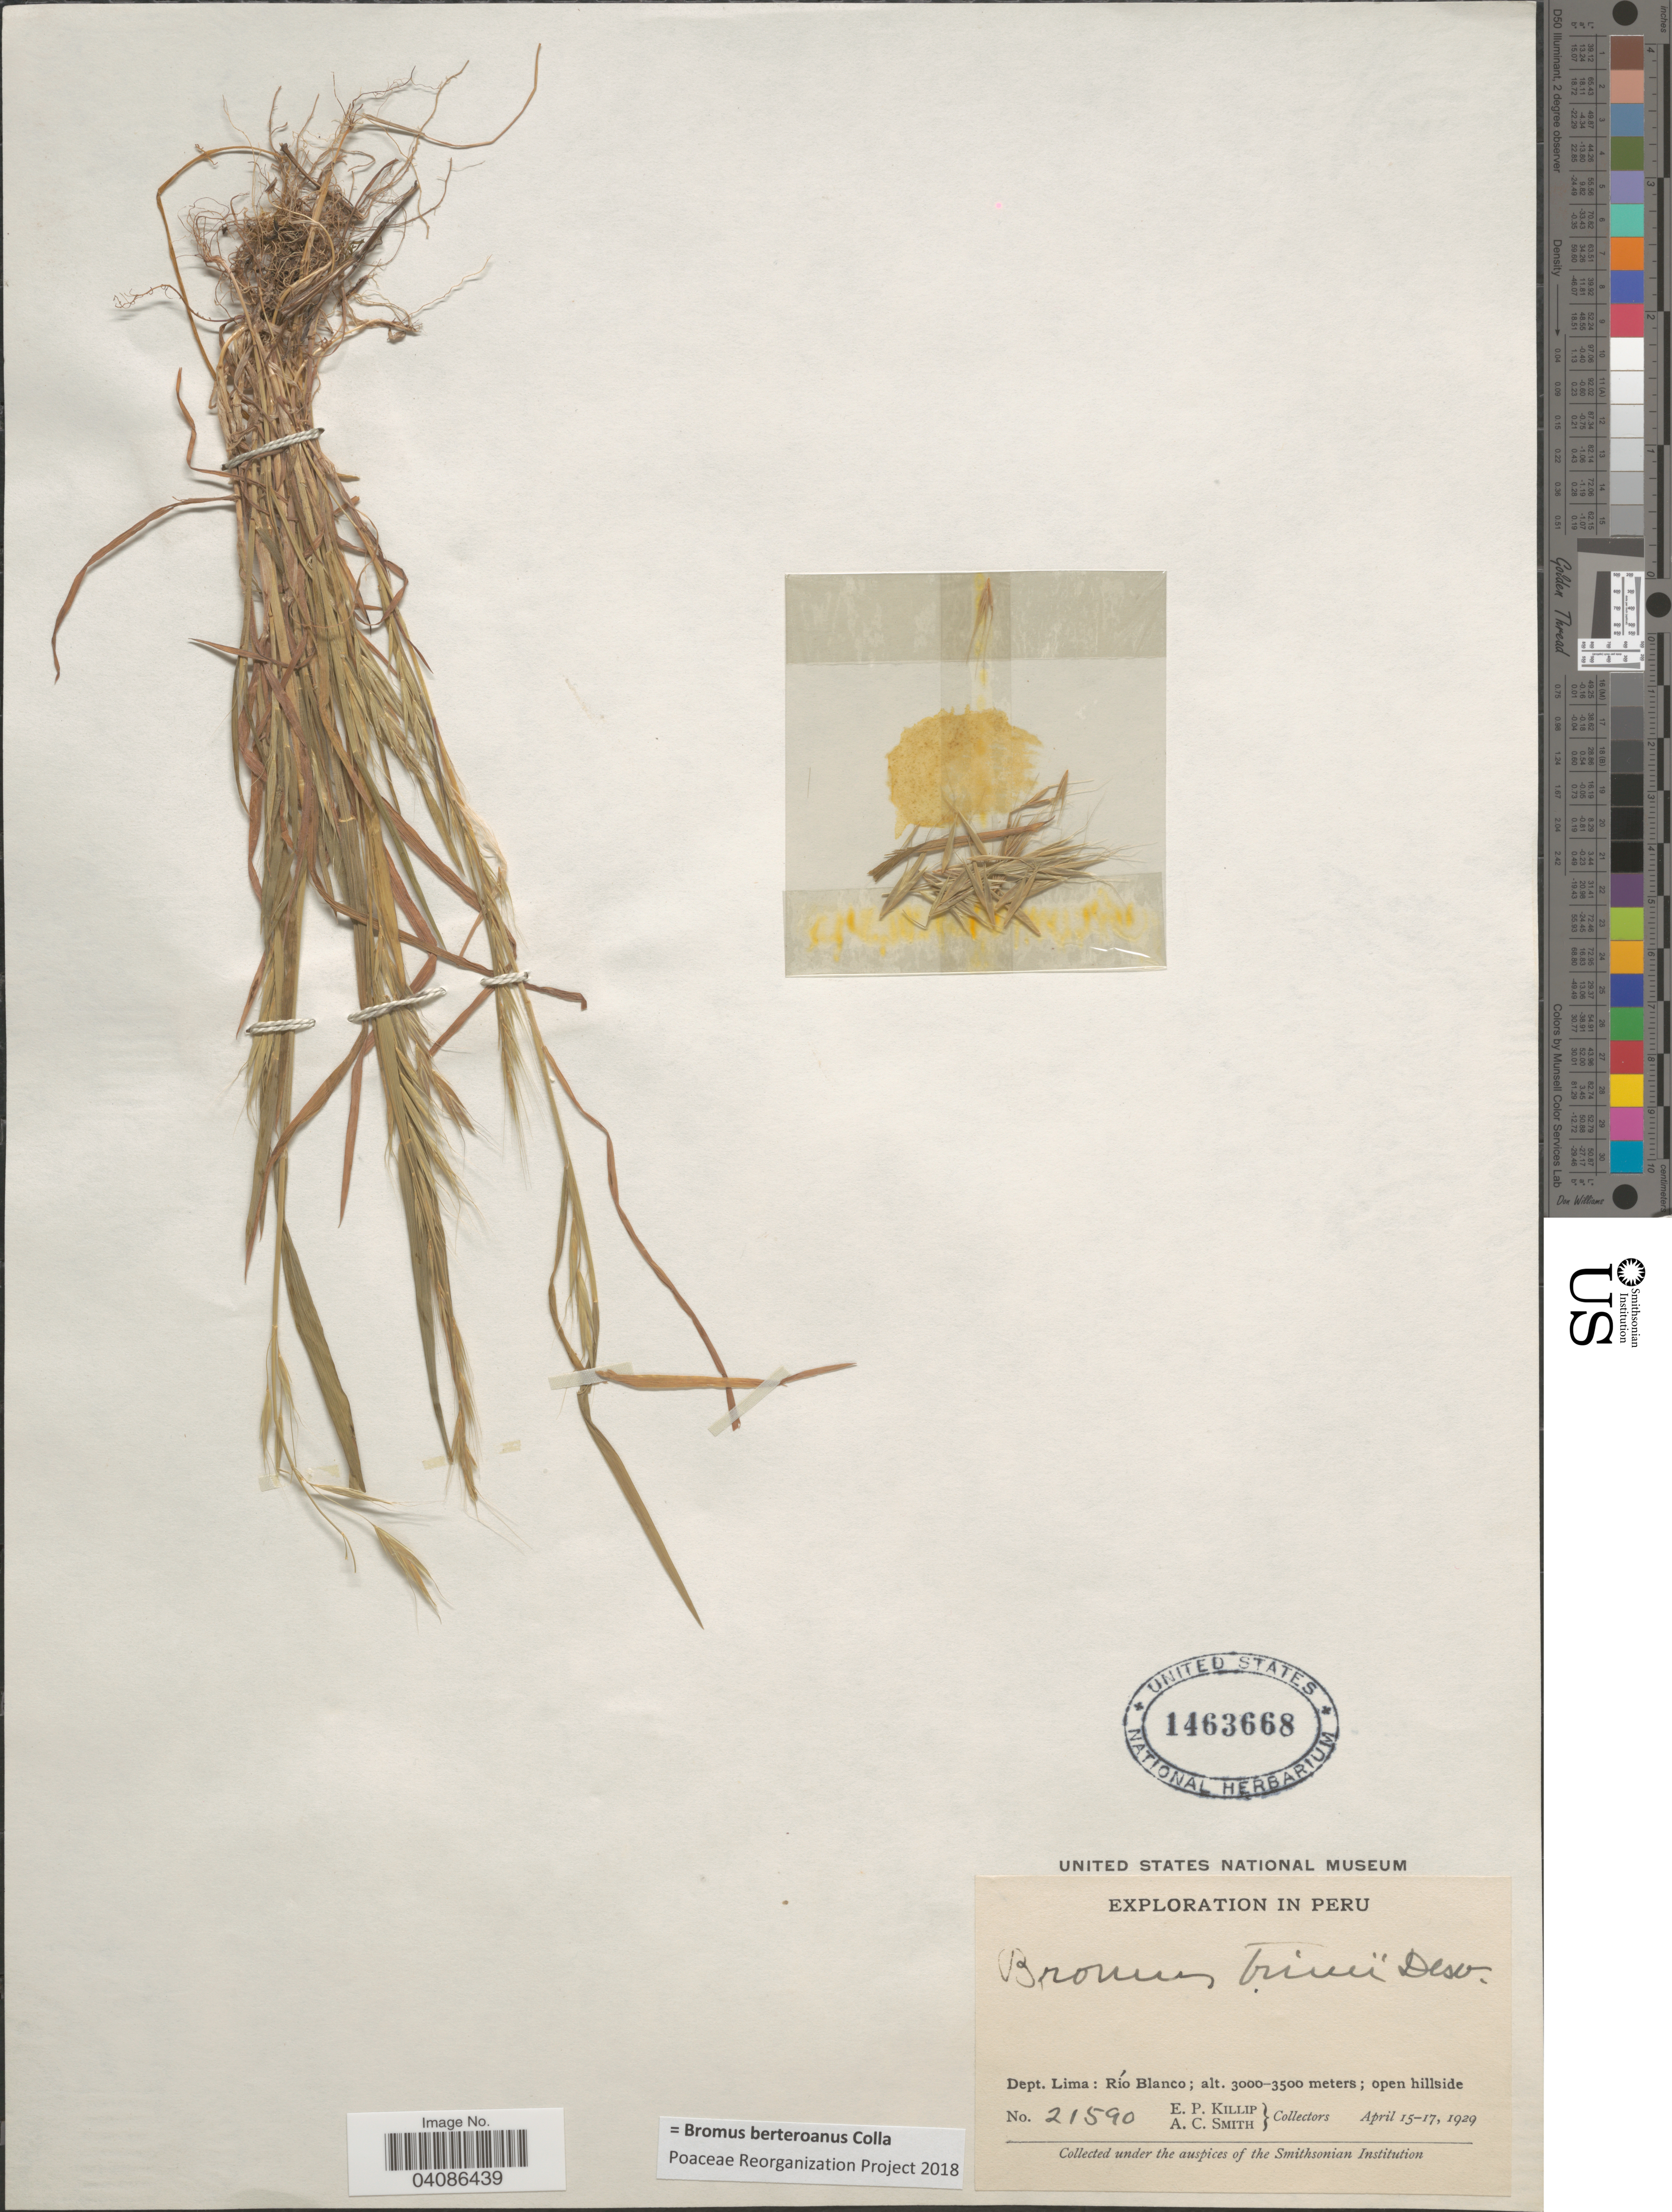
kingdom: Plantae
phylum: Tracheophyta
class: Liliopsida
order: Poales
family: Poaceae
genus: Bromus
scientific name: Bromus berteroanus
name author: Colla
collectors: E. P. Killip & A. C. Smith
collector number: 21590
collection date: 1929-04-15/1929-04-17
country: Peru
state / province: Lima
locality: Exploration in Peru. Dept. Lima: Río Blanco; open hillside.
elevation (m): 3000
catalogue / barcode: US 1463668